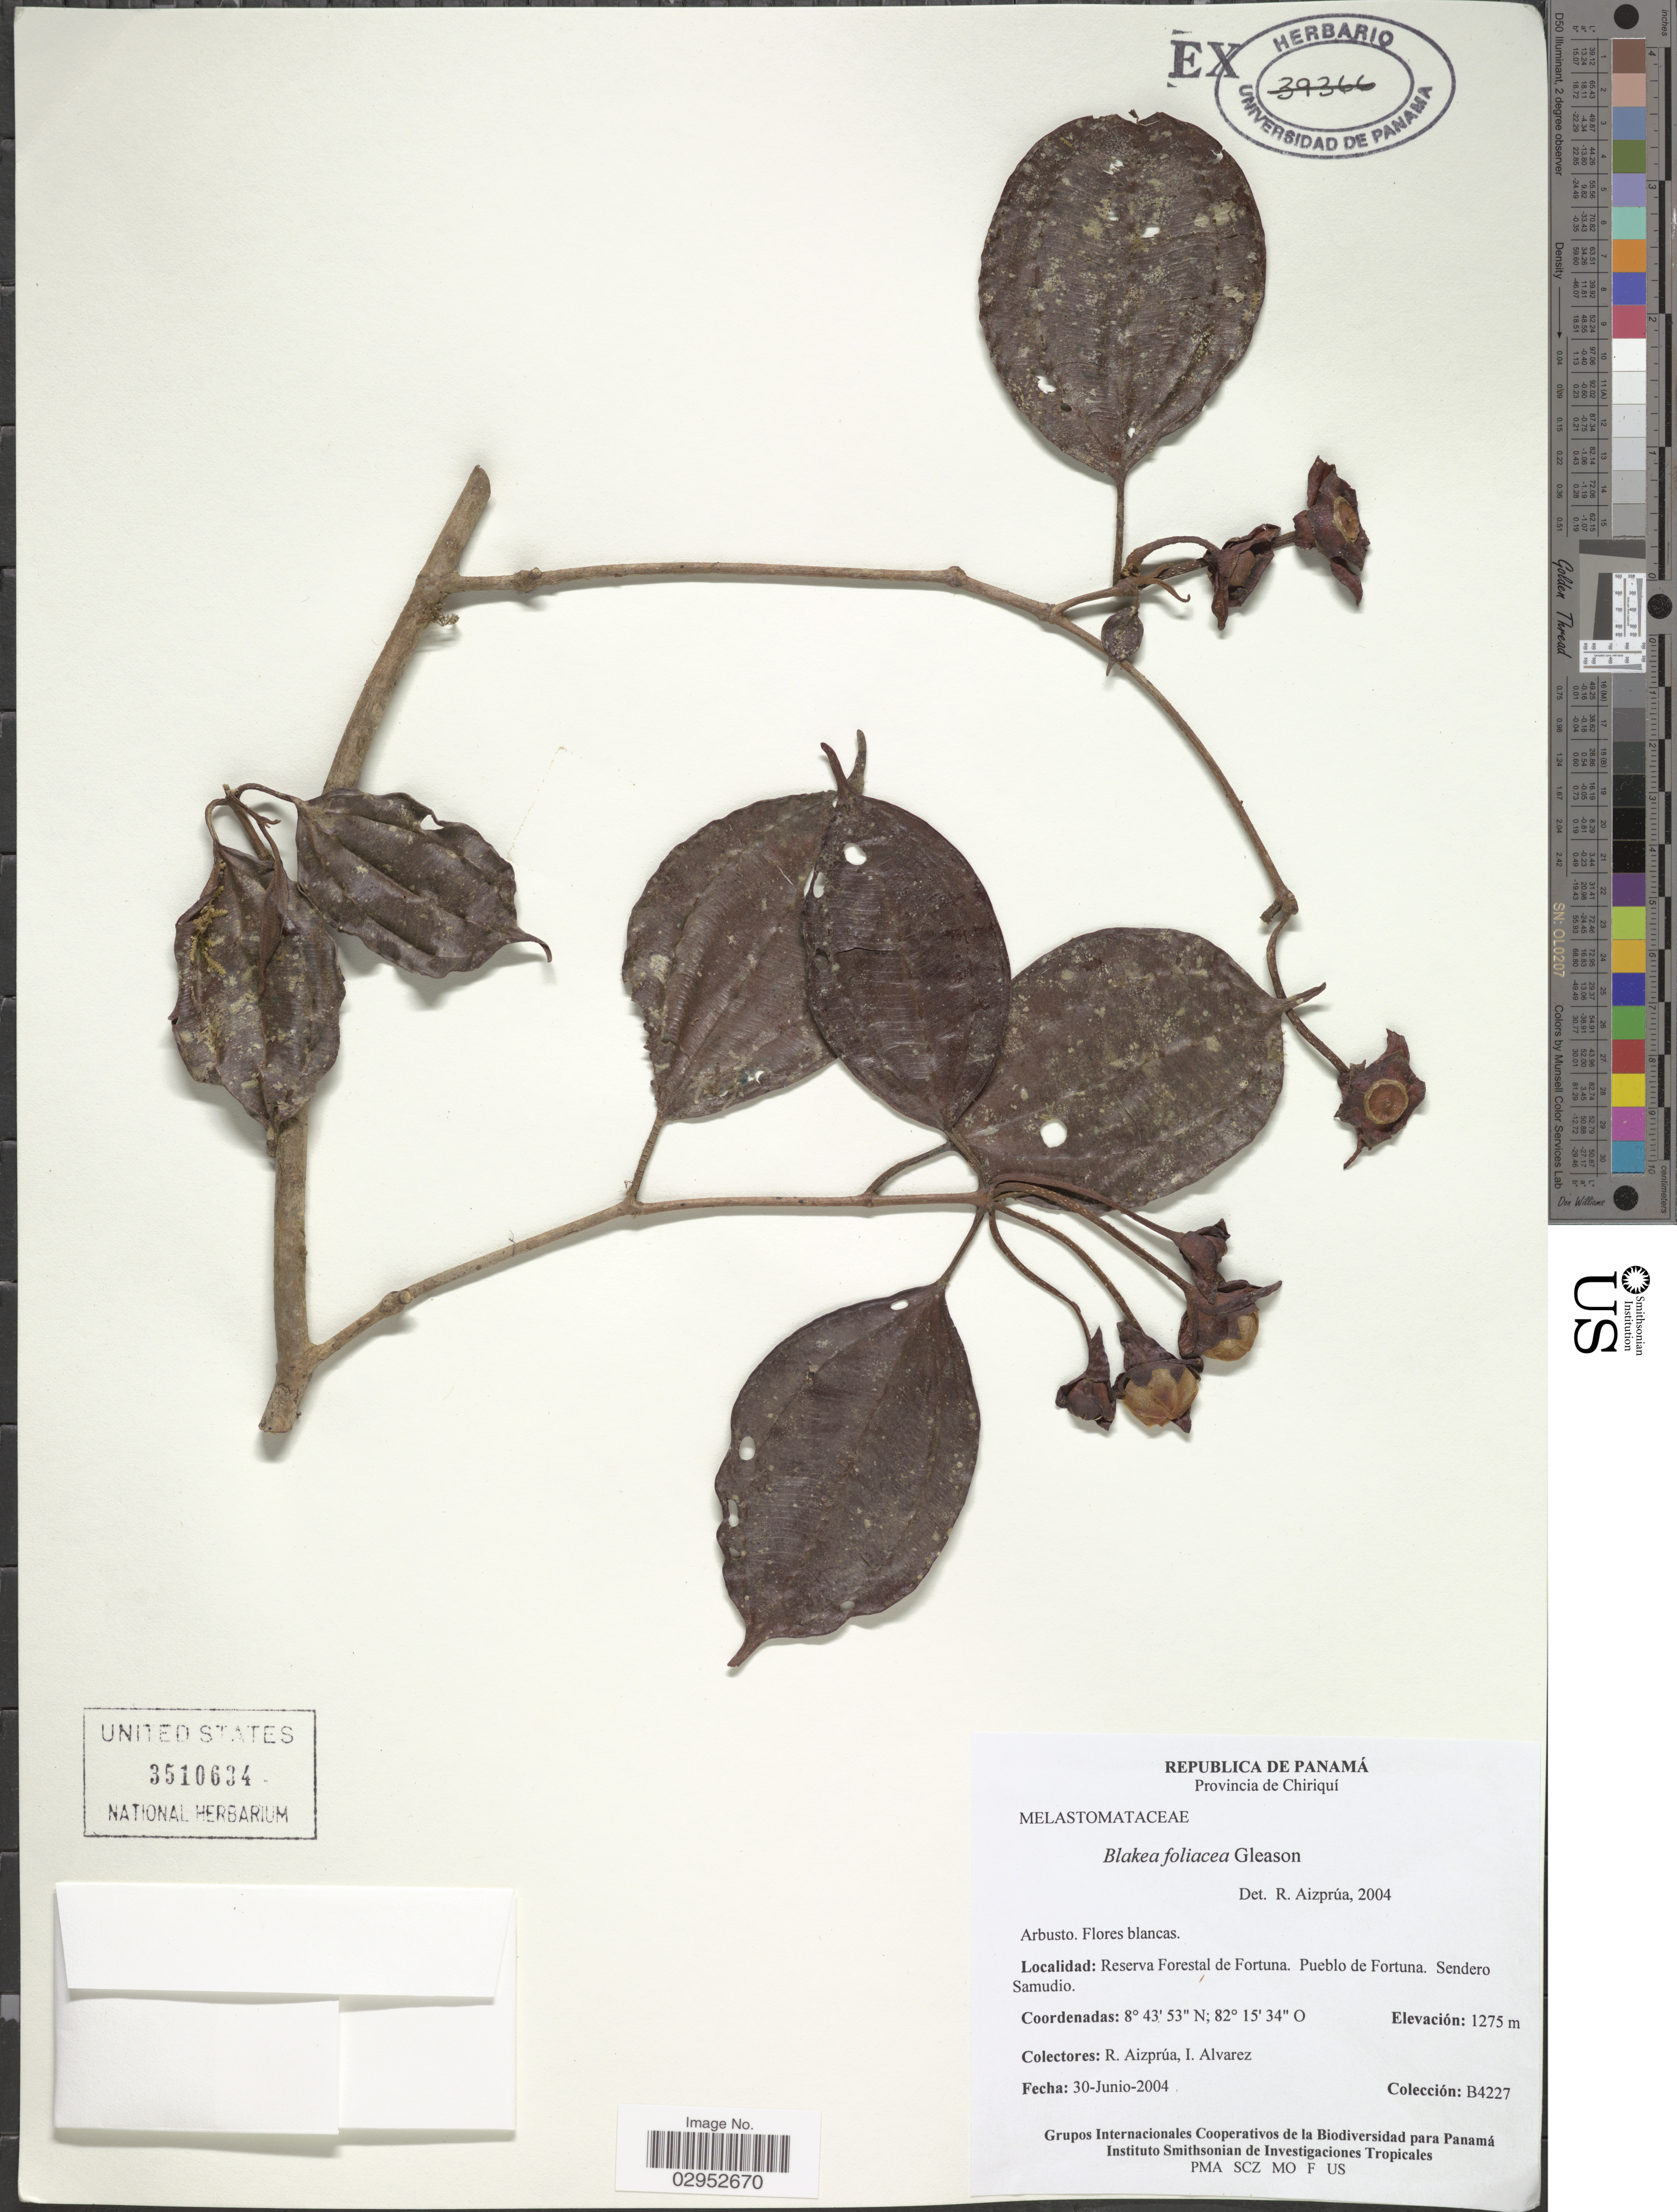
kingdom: Plantae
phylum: Tracheophyta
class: Magnoliopsida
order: Myrtales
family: Melastomataceae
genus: Blakea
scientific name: Blakea foliacea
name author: Gleason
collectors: R. Aizprúa & I. Alvarez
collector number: B4227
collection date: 2004-06-30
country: Panama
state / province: Chiriqui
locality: Provincia de Chiriqui. Reserva Forestal de Fortuna. Pueblo de Fortuna. Sendero Samudio.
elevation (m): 1275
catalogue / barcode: US 3510634